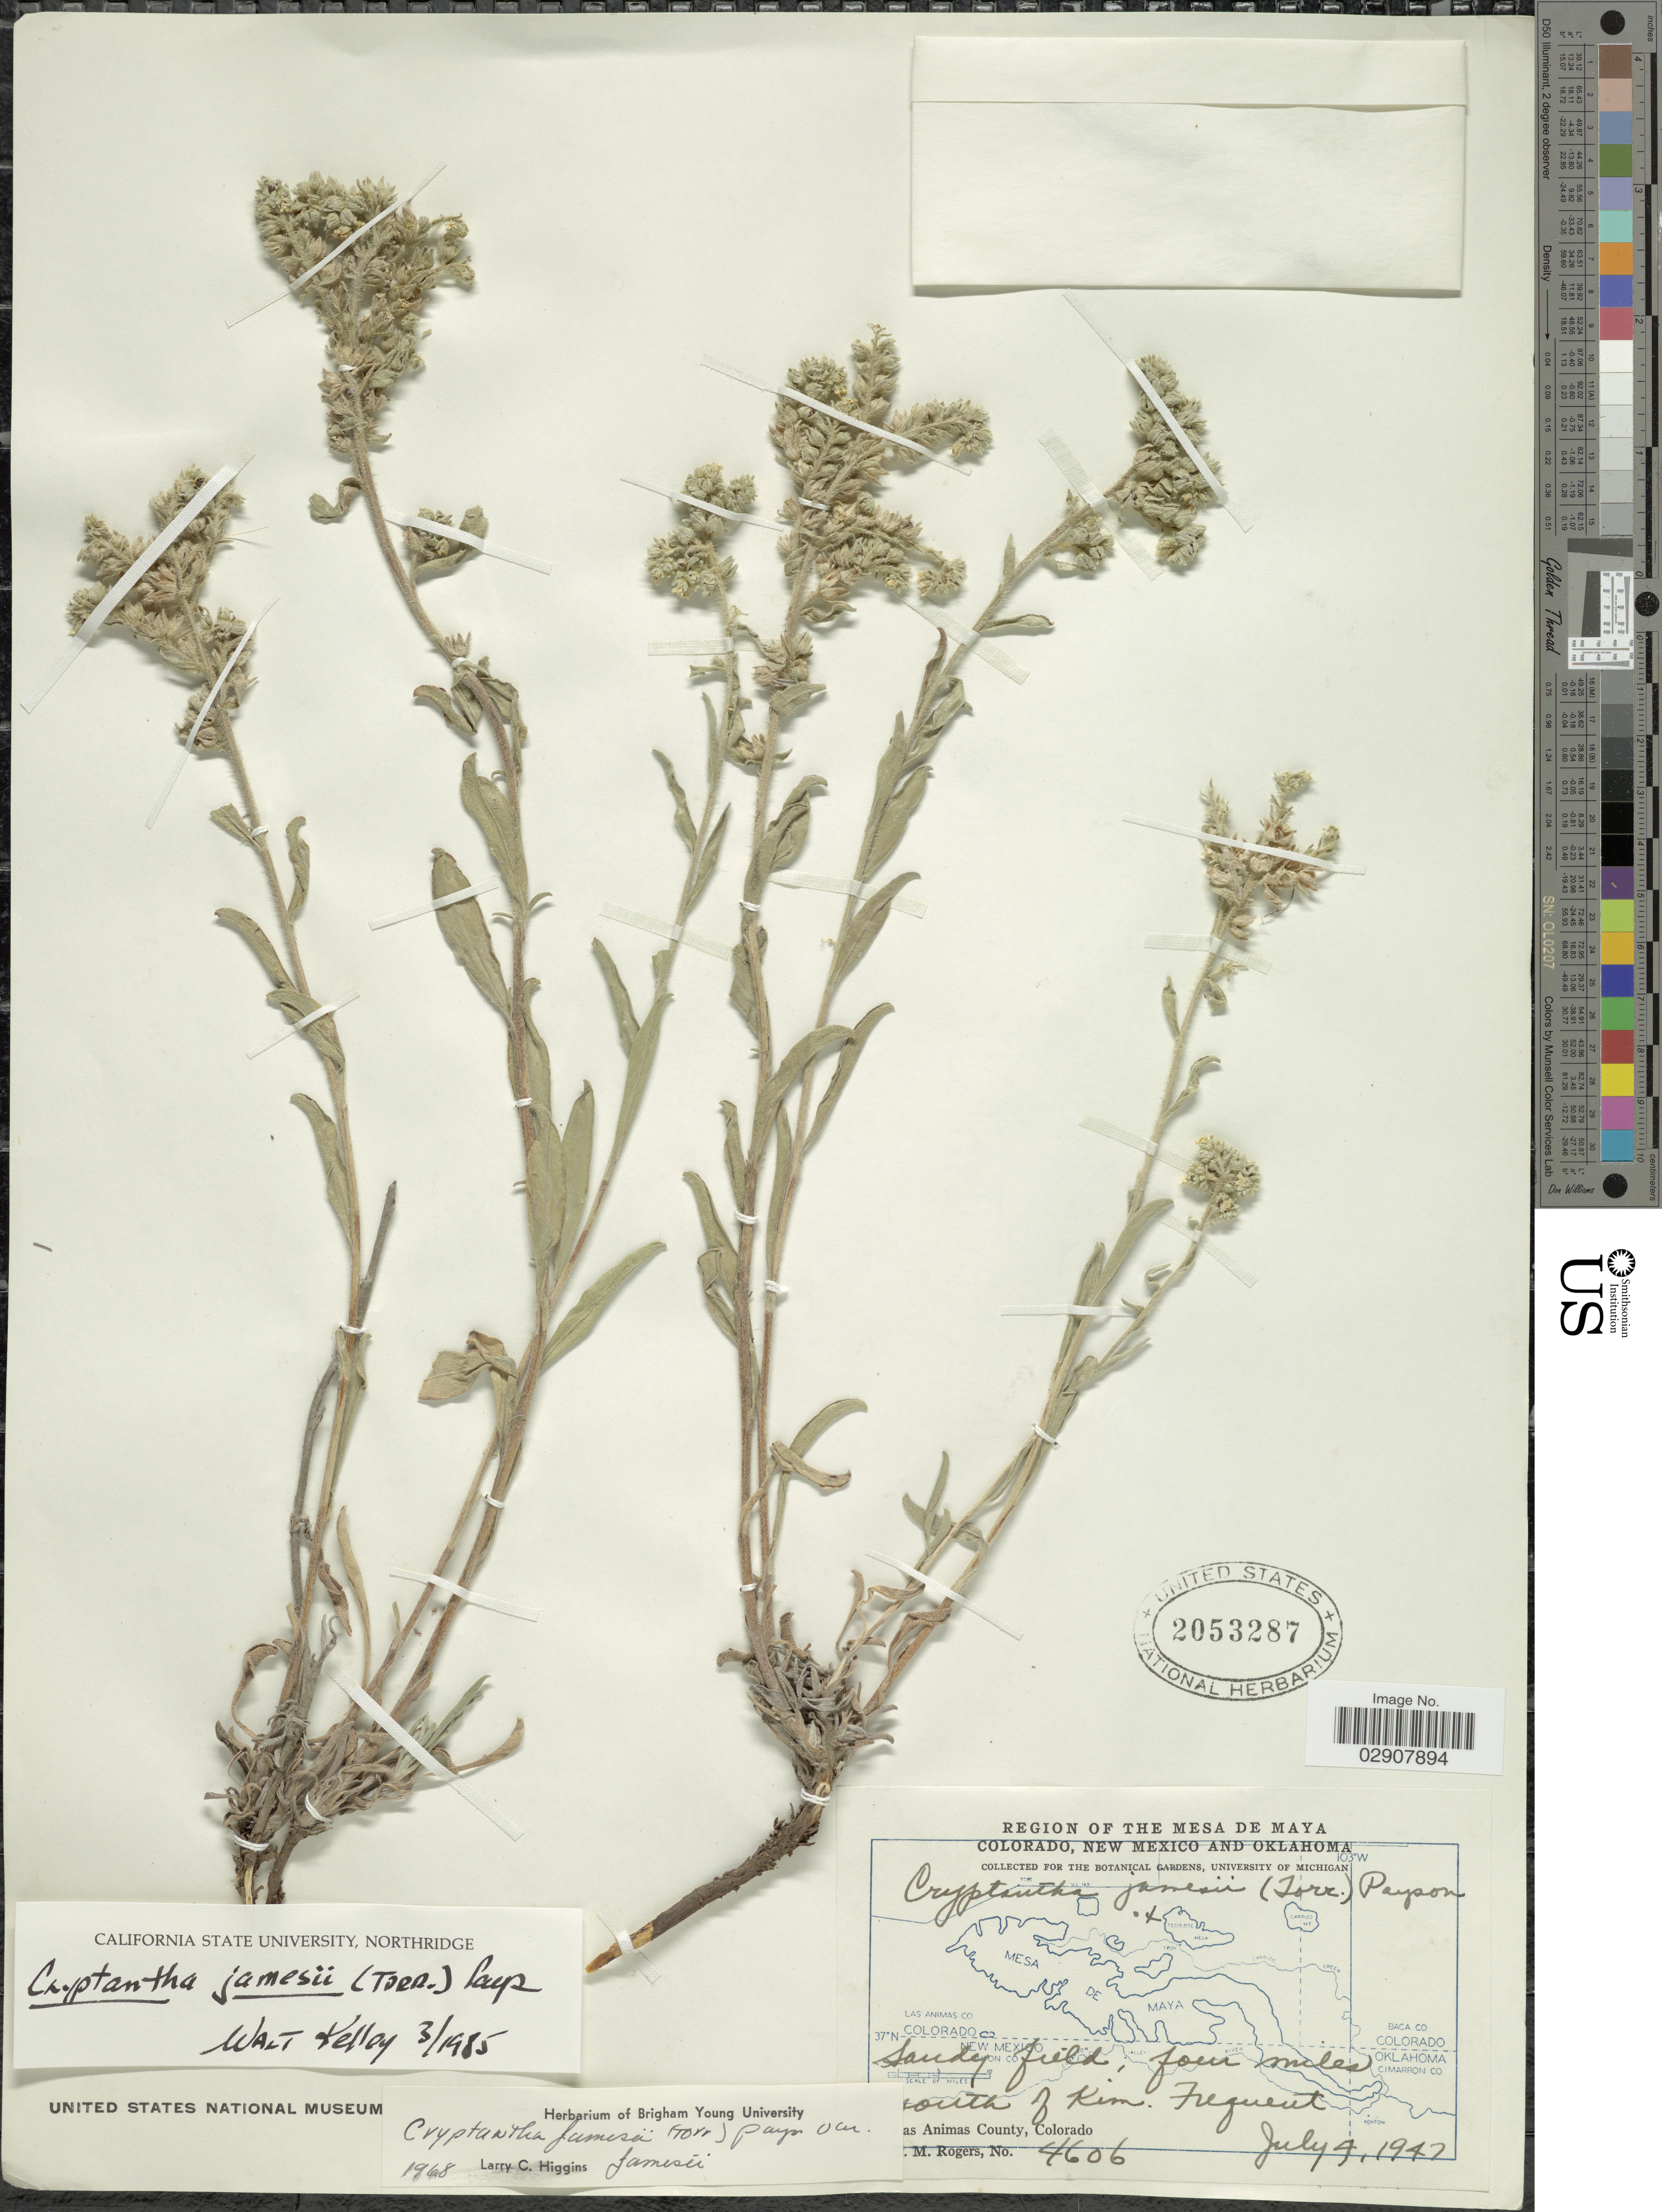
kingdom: Plantae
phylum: Tracheophyta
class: Magnoliopsida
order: Boraginales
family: Boraginaceae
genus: Cryptantha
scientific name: Cryptantha jamesii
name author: (Torr.) Payson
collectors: C. M. Rogers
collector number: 4606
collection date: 1947-07-04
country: United States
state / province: Colorado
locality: Sandy field, four miles south of Kim. Las Animas County. Region of the Mesa de Maya.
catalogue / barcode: US 2053287